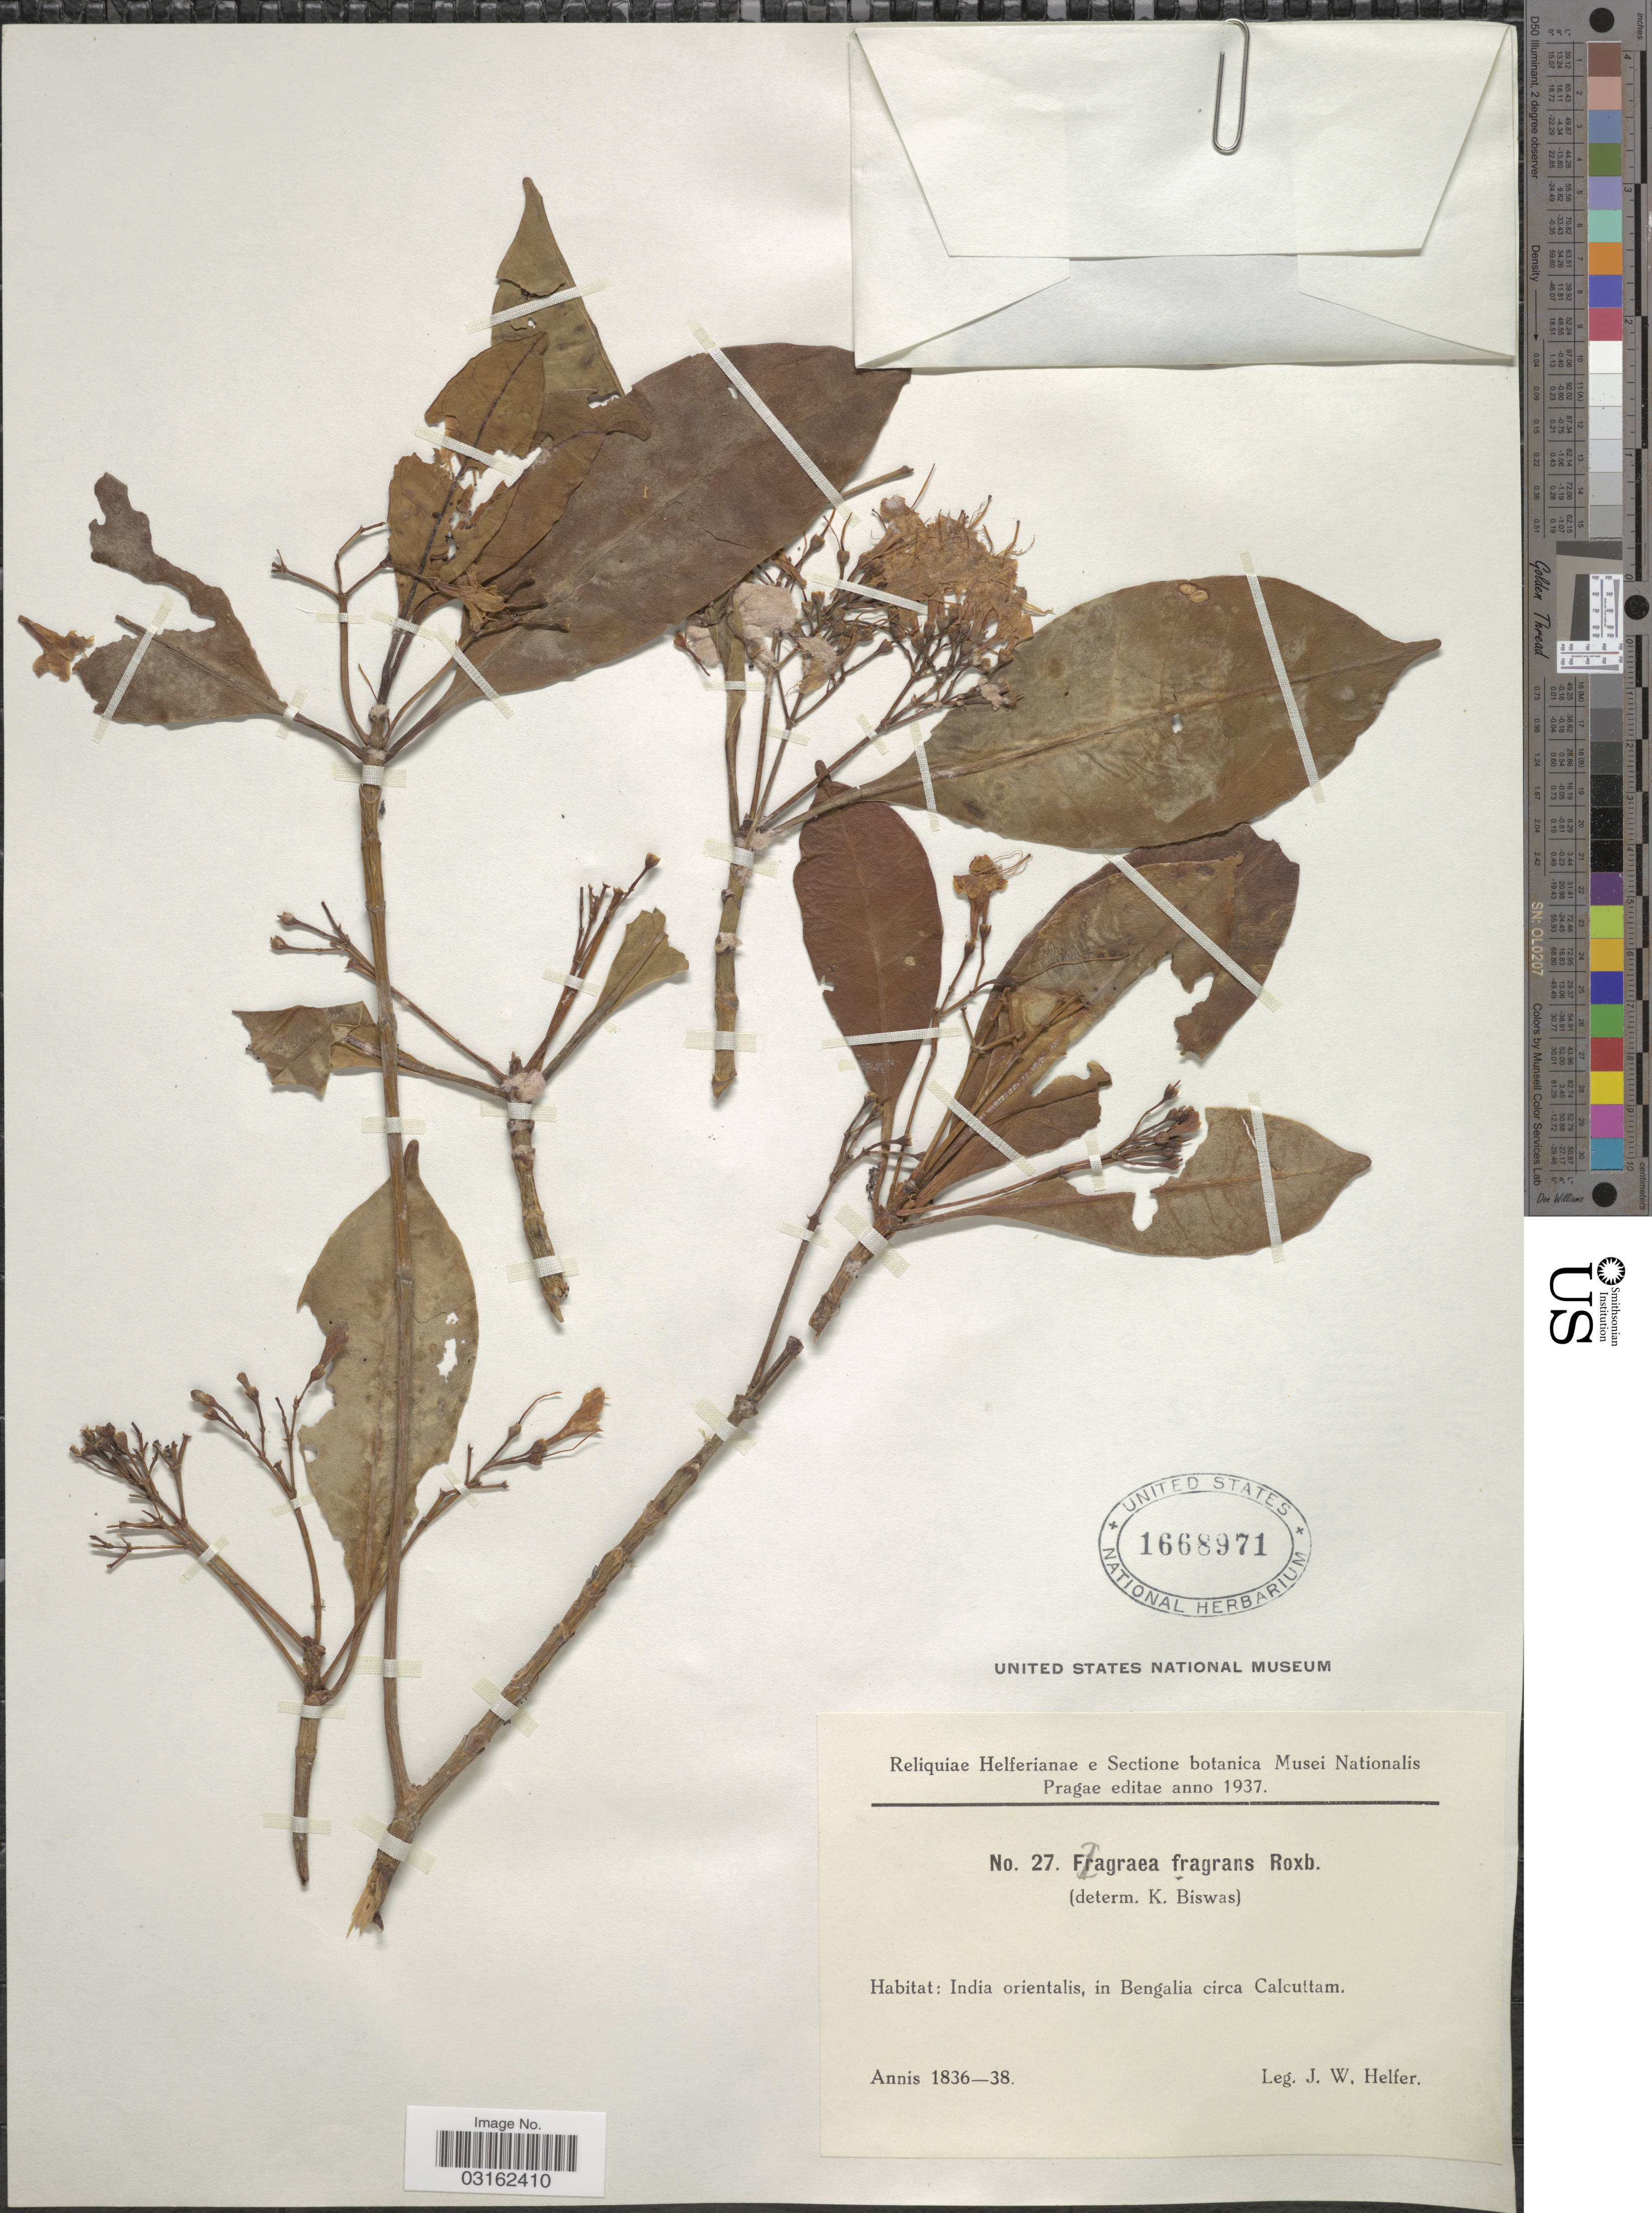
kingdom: Plantae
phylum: Tracheophyta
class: Magnoliopsida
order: Gentianales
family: Gentianaceae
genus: Fagraea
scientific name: Fagraea fragrans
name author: Roxb.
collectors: J. W. Helfer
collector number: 27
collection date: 1836/1838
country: India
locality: India orientalis, in Bengalia circa Calcuttam.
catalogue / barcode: US 1668971